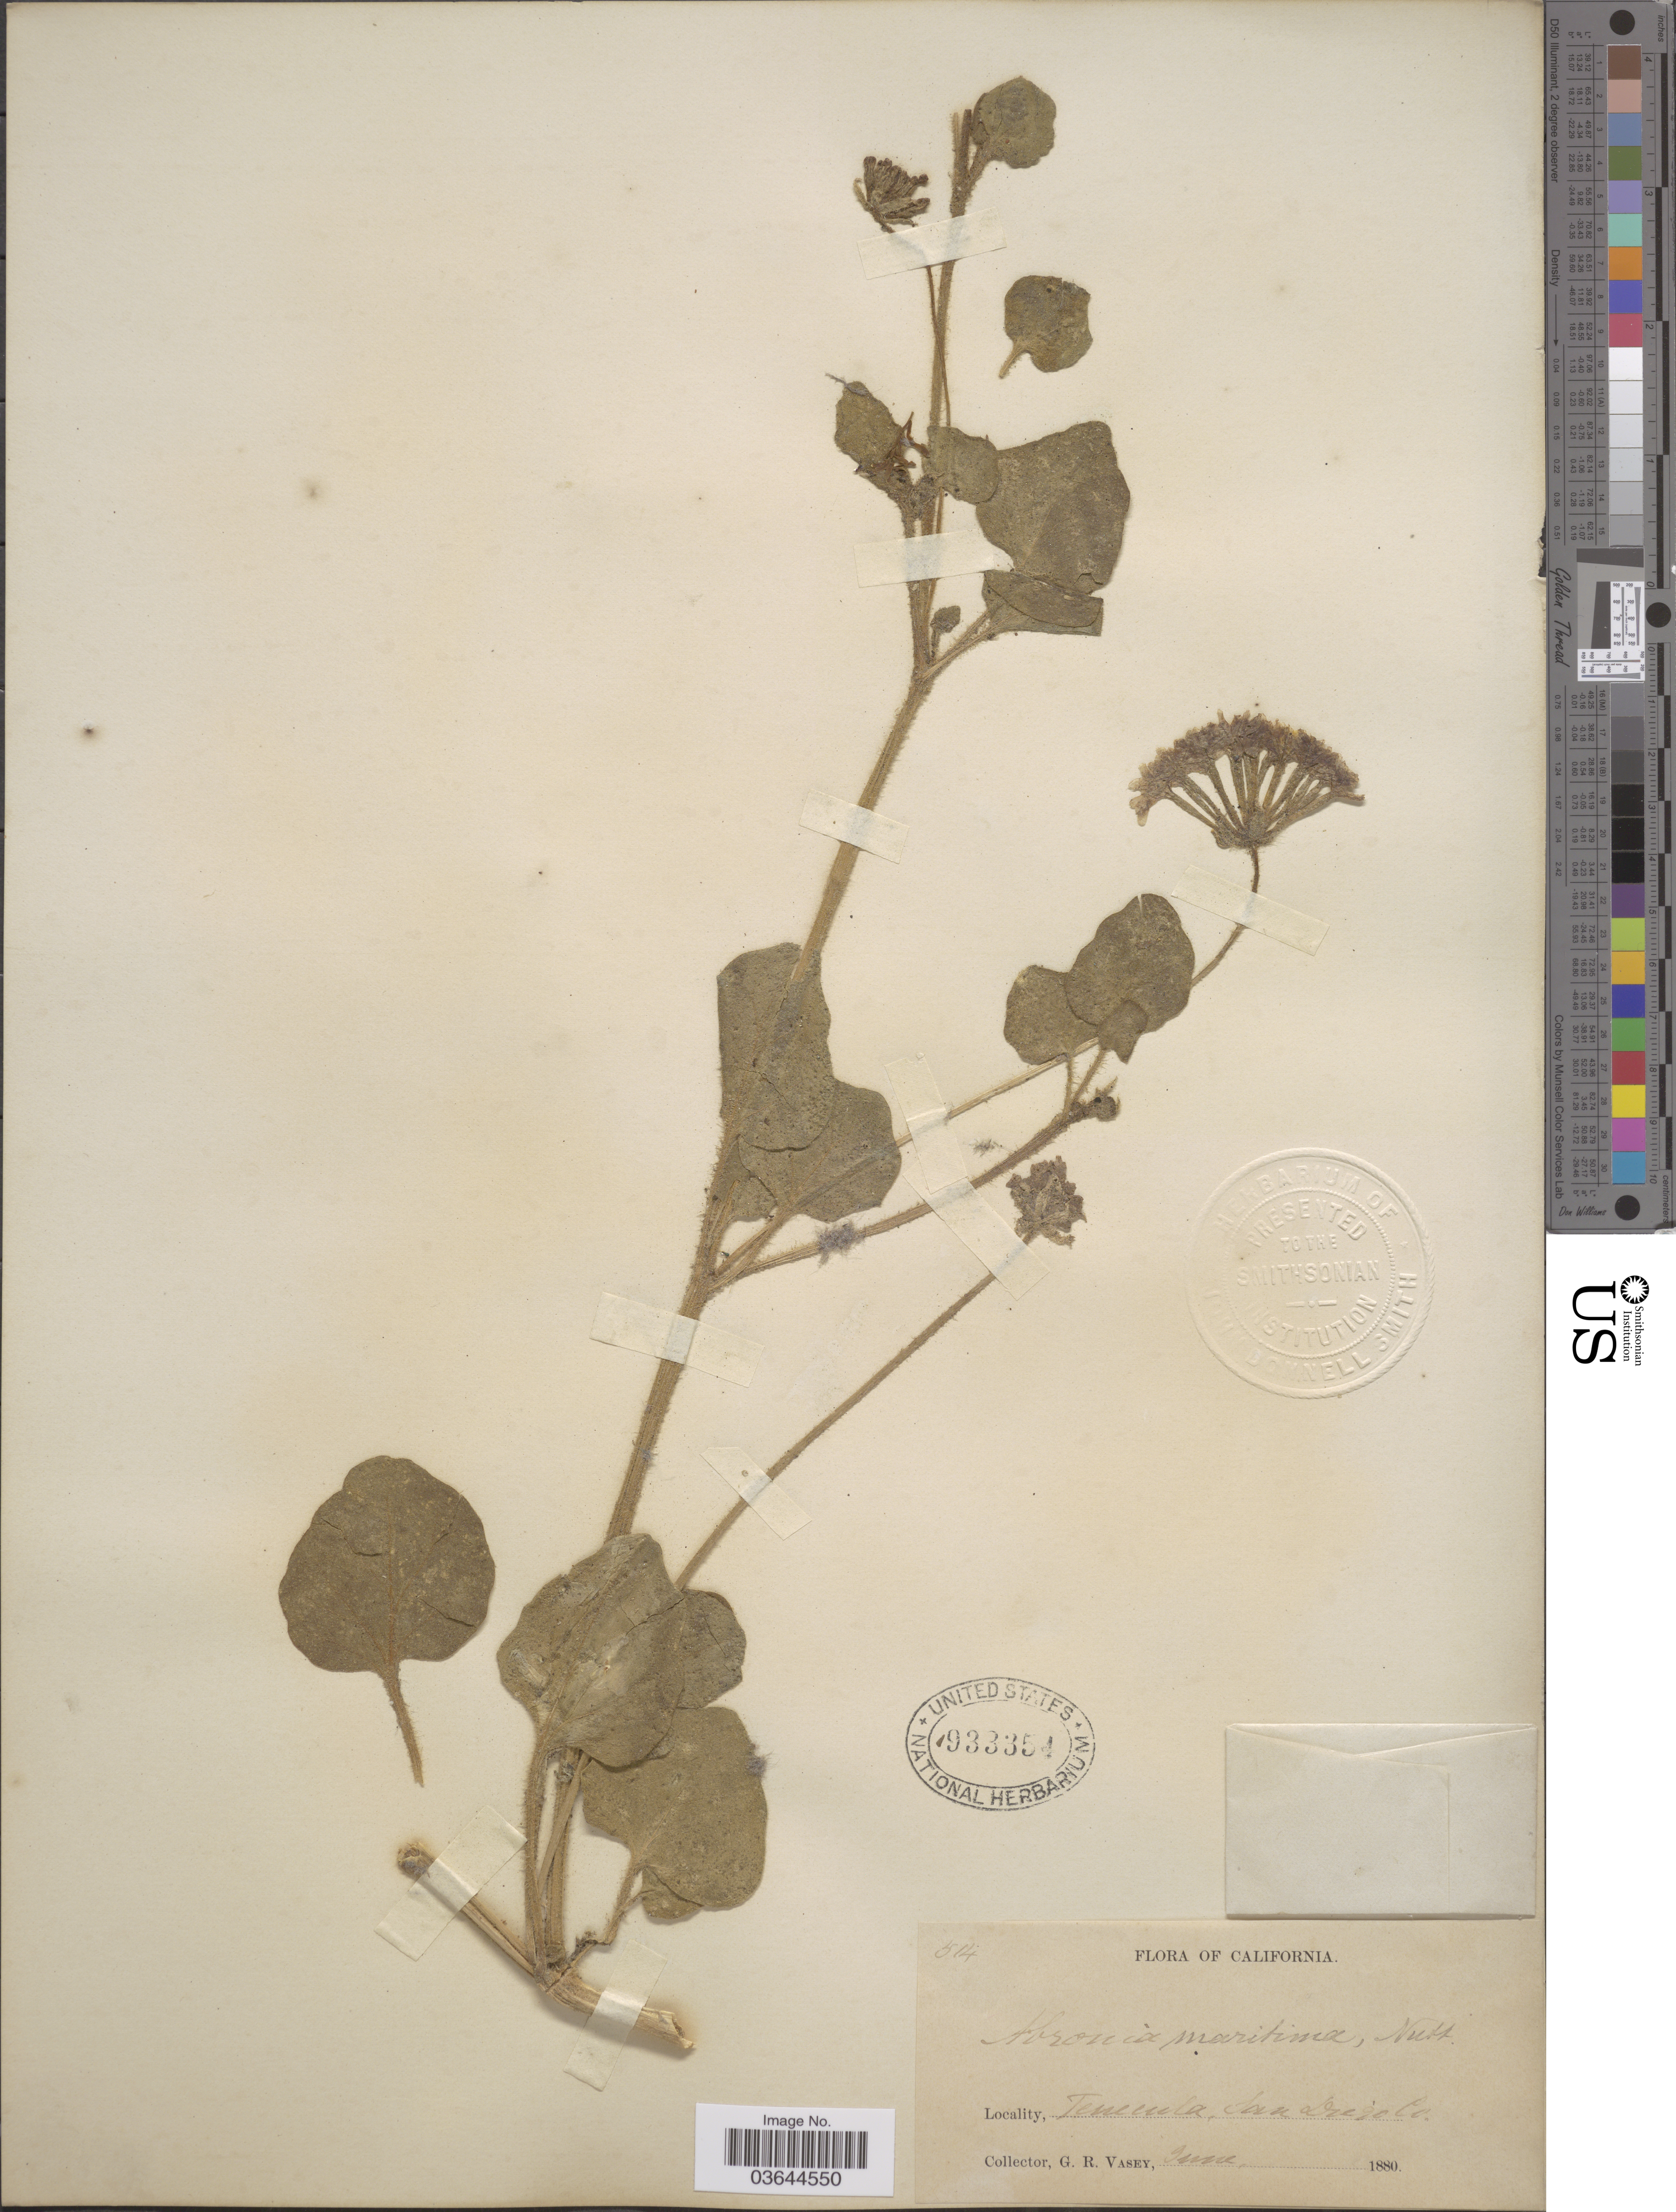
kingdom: Plantae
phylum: Tracheophyta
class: Magnoliopsida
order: Caryophyllales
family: Nyctaginaceae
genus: Abronia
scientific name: Abronia aurita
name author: Abrams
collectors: G. R. Vasey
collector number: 514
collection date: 1880-06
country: United States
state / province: California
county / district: San Diego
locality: Temecula, San Diego Co.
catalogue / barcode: US 933354